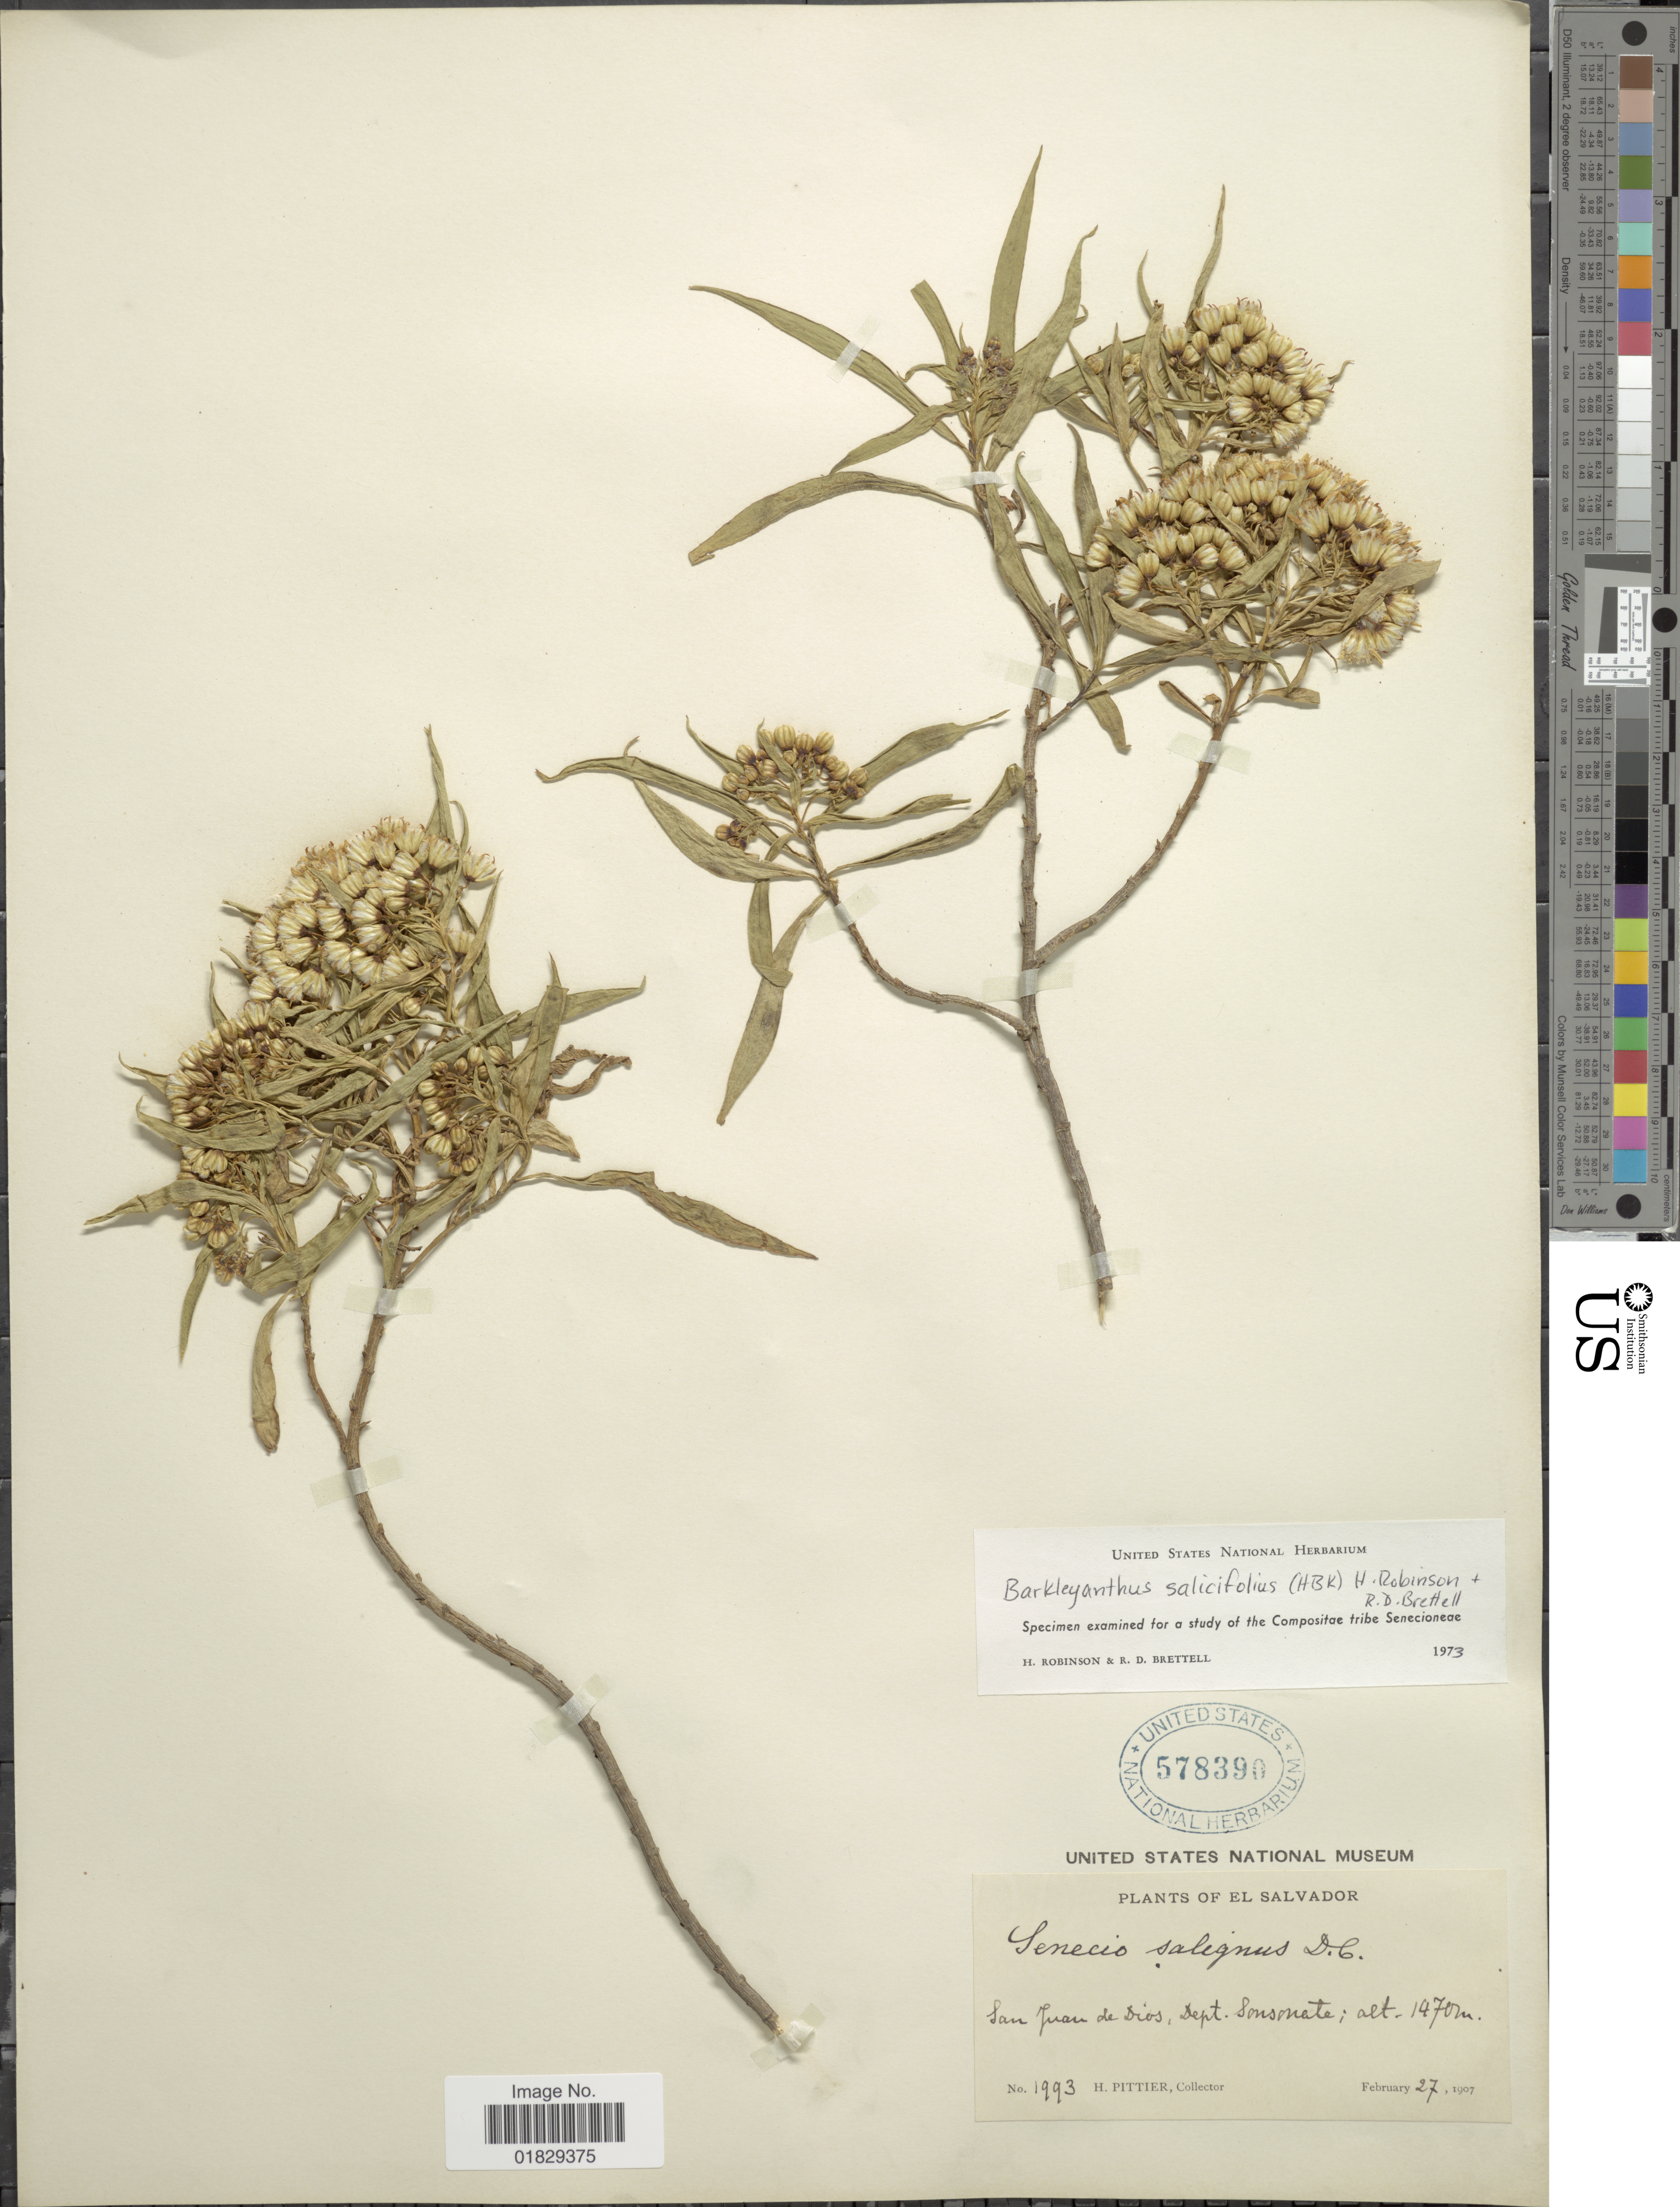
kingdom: Plantae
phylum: Tracheophyta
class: Magnoliopsida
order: Asterales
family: Asteraceae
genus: Barkleyanthus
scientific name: Barkleyanthus salicifolius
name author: (Kunth) H. Rob. & Brettell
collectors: H. F. Pittier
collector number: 1993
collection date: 1907-02-27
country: El Salvador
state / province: Sonsonate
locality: San Juan de Dios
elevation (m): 1470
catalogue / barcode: US 578390